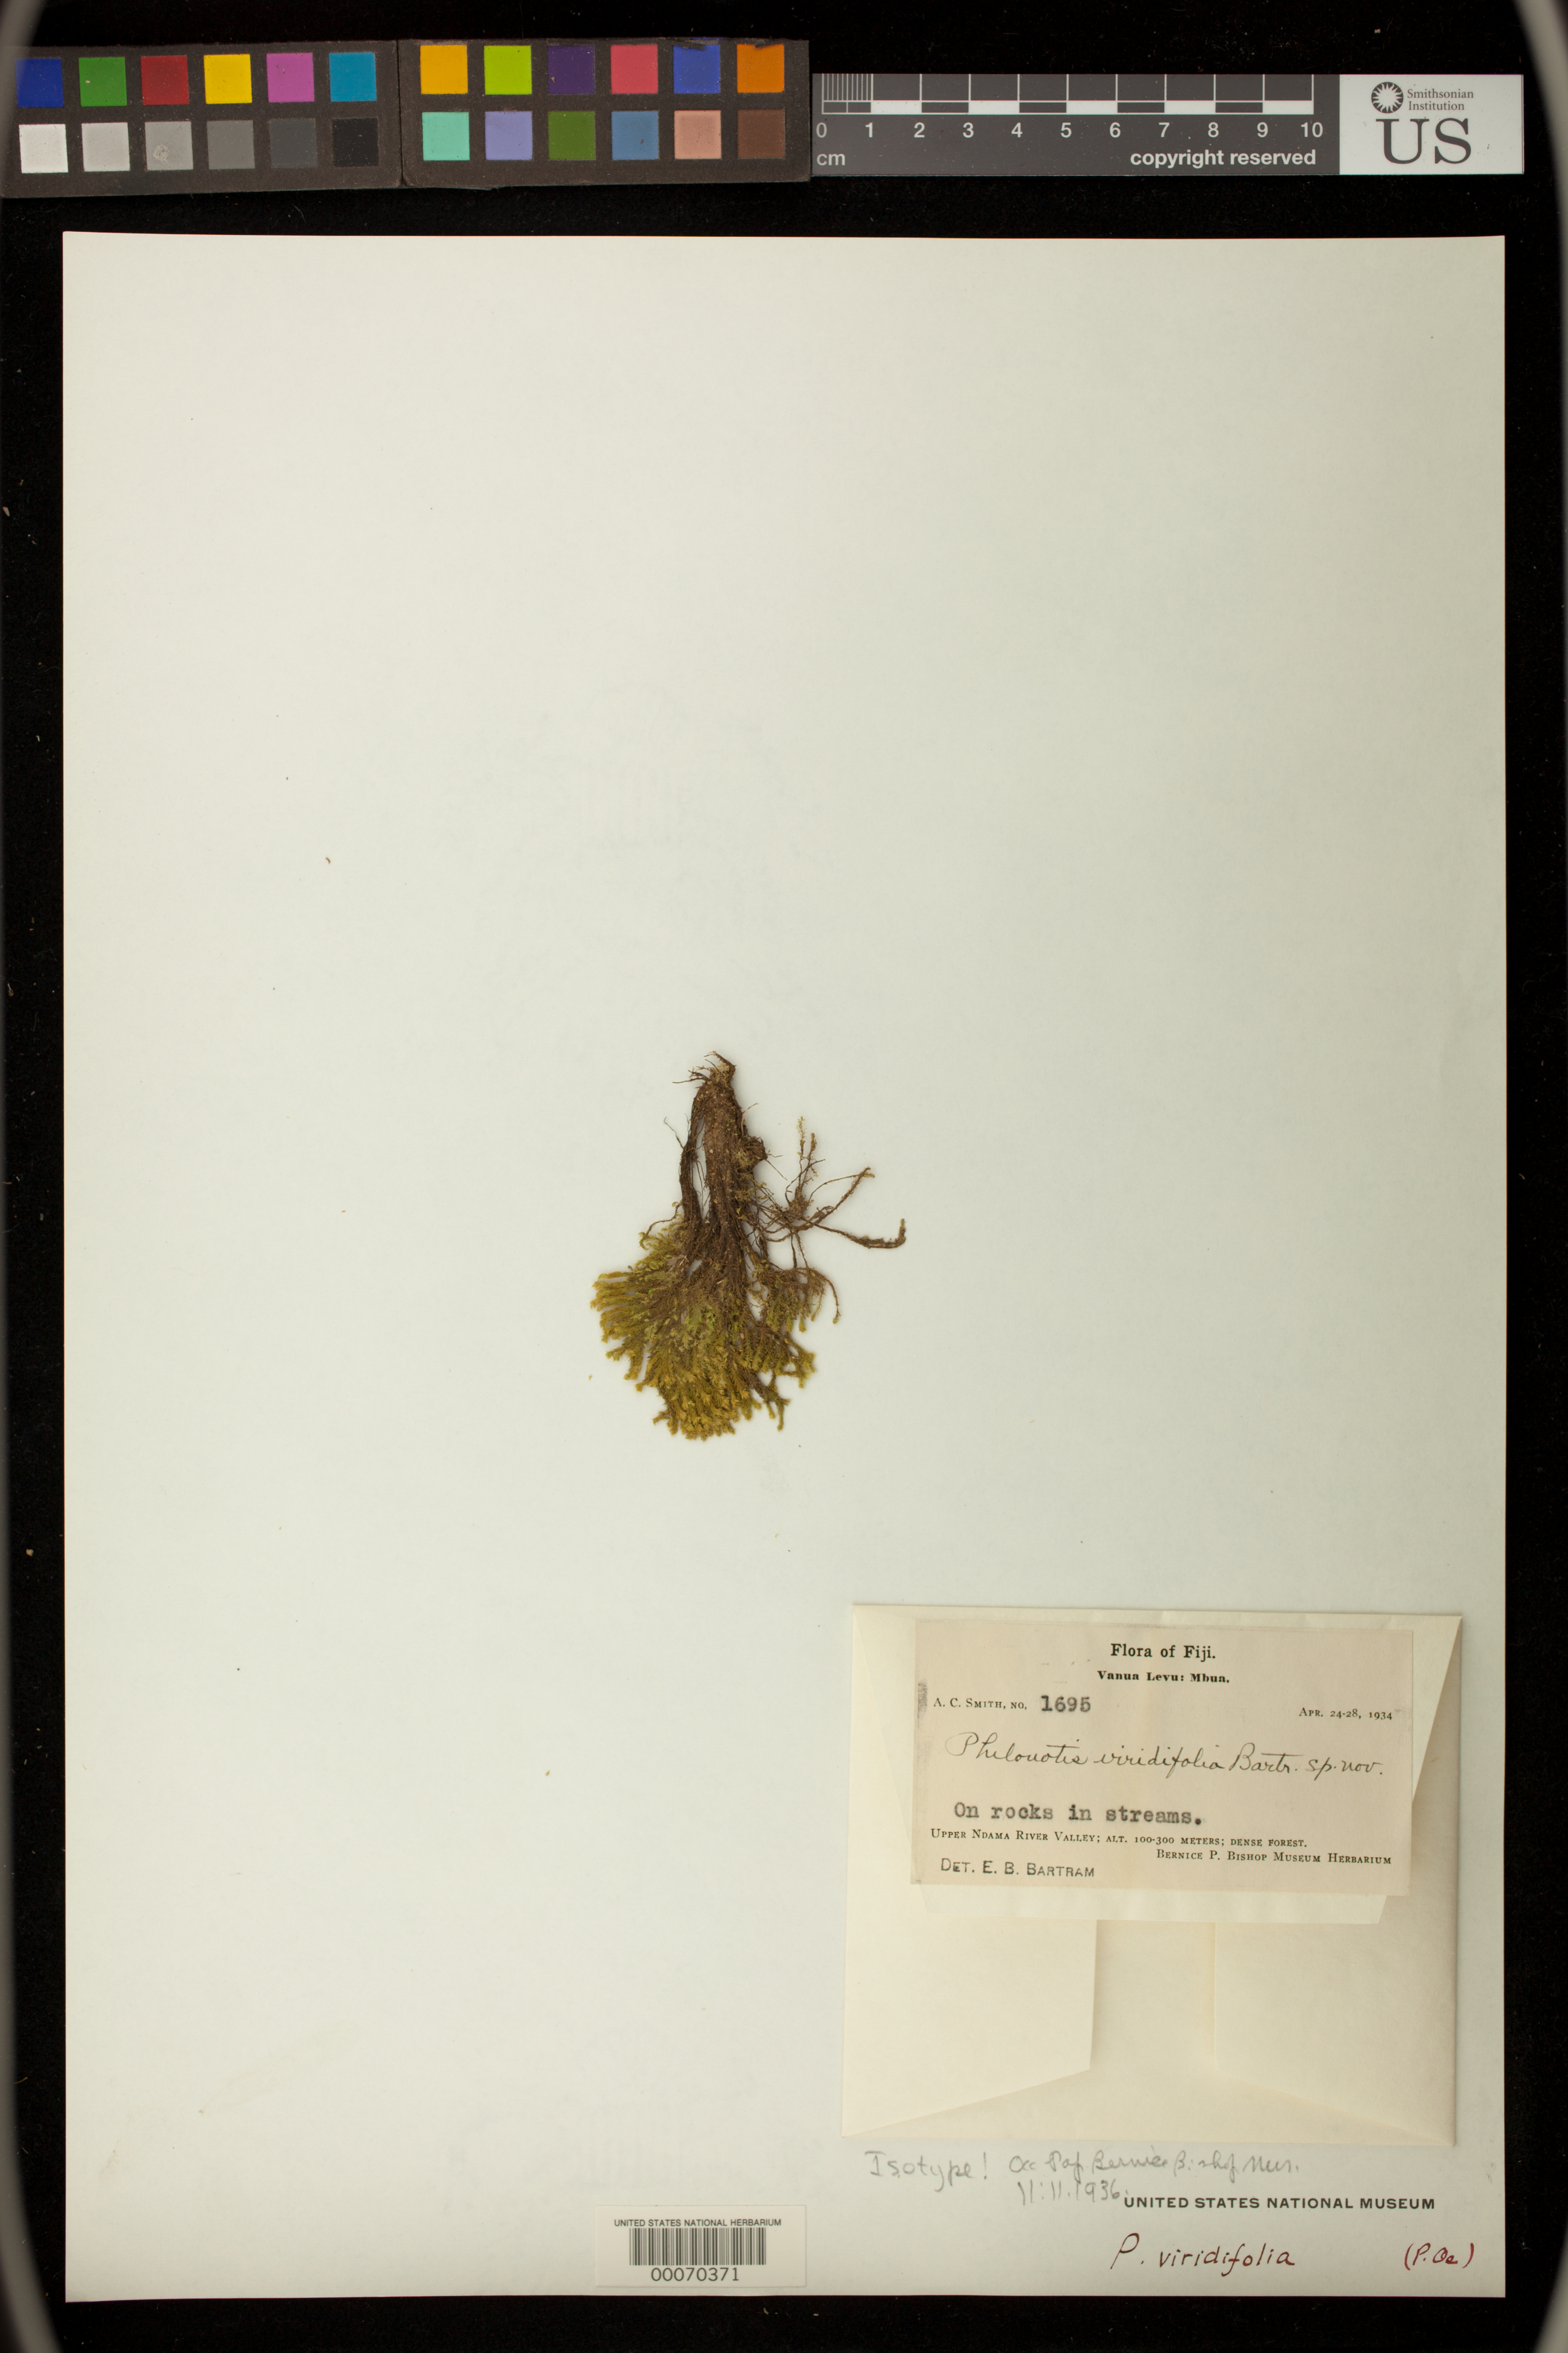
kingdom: Plantae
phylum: Bryophyta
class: Bryopsida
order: Bartramiales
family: Bartramiaceae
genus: Philonotis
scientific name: Philonotis viridifolia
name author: E.B. Bartram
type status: Isotype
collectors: A. C. Smith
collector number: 1695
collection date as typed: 24 Apr 1934 to 28 Apr 1934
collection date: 1934-04-24/1934-04-28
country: Fiji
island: Mbua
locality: Upper Ndama Valley. [Vanua Levu Is.]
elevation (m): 100